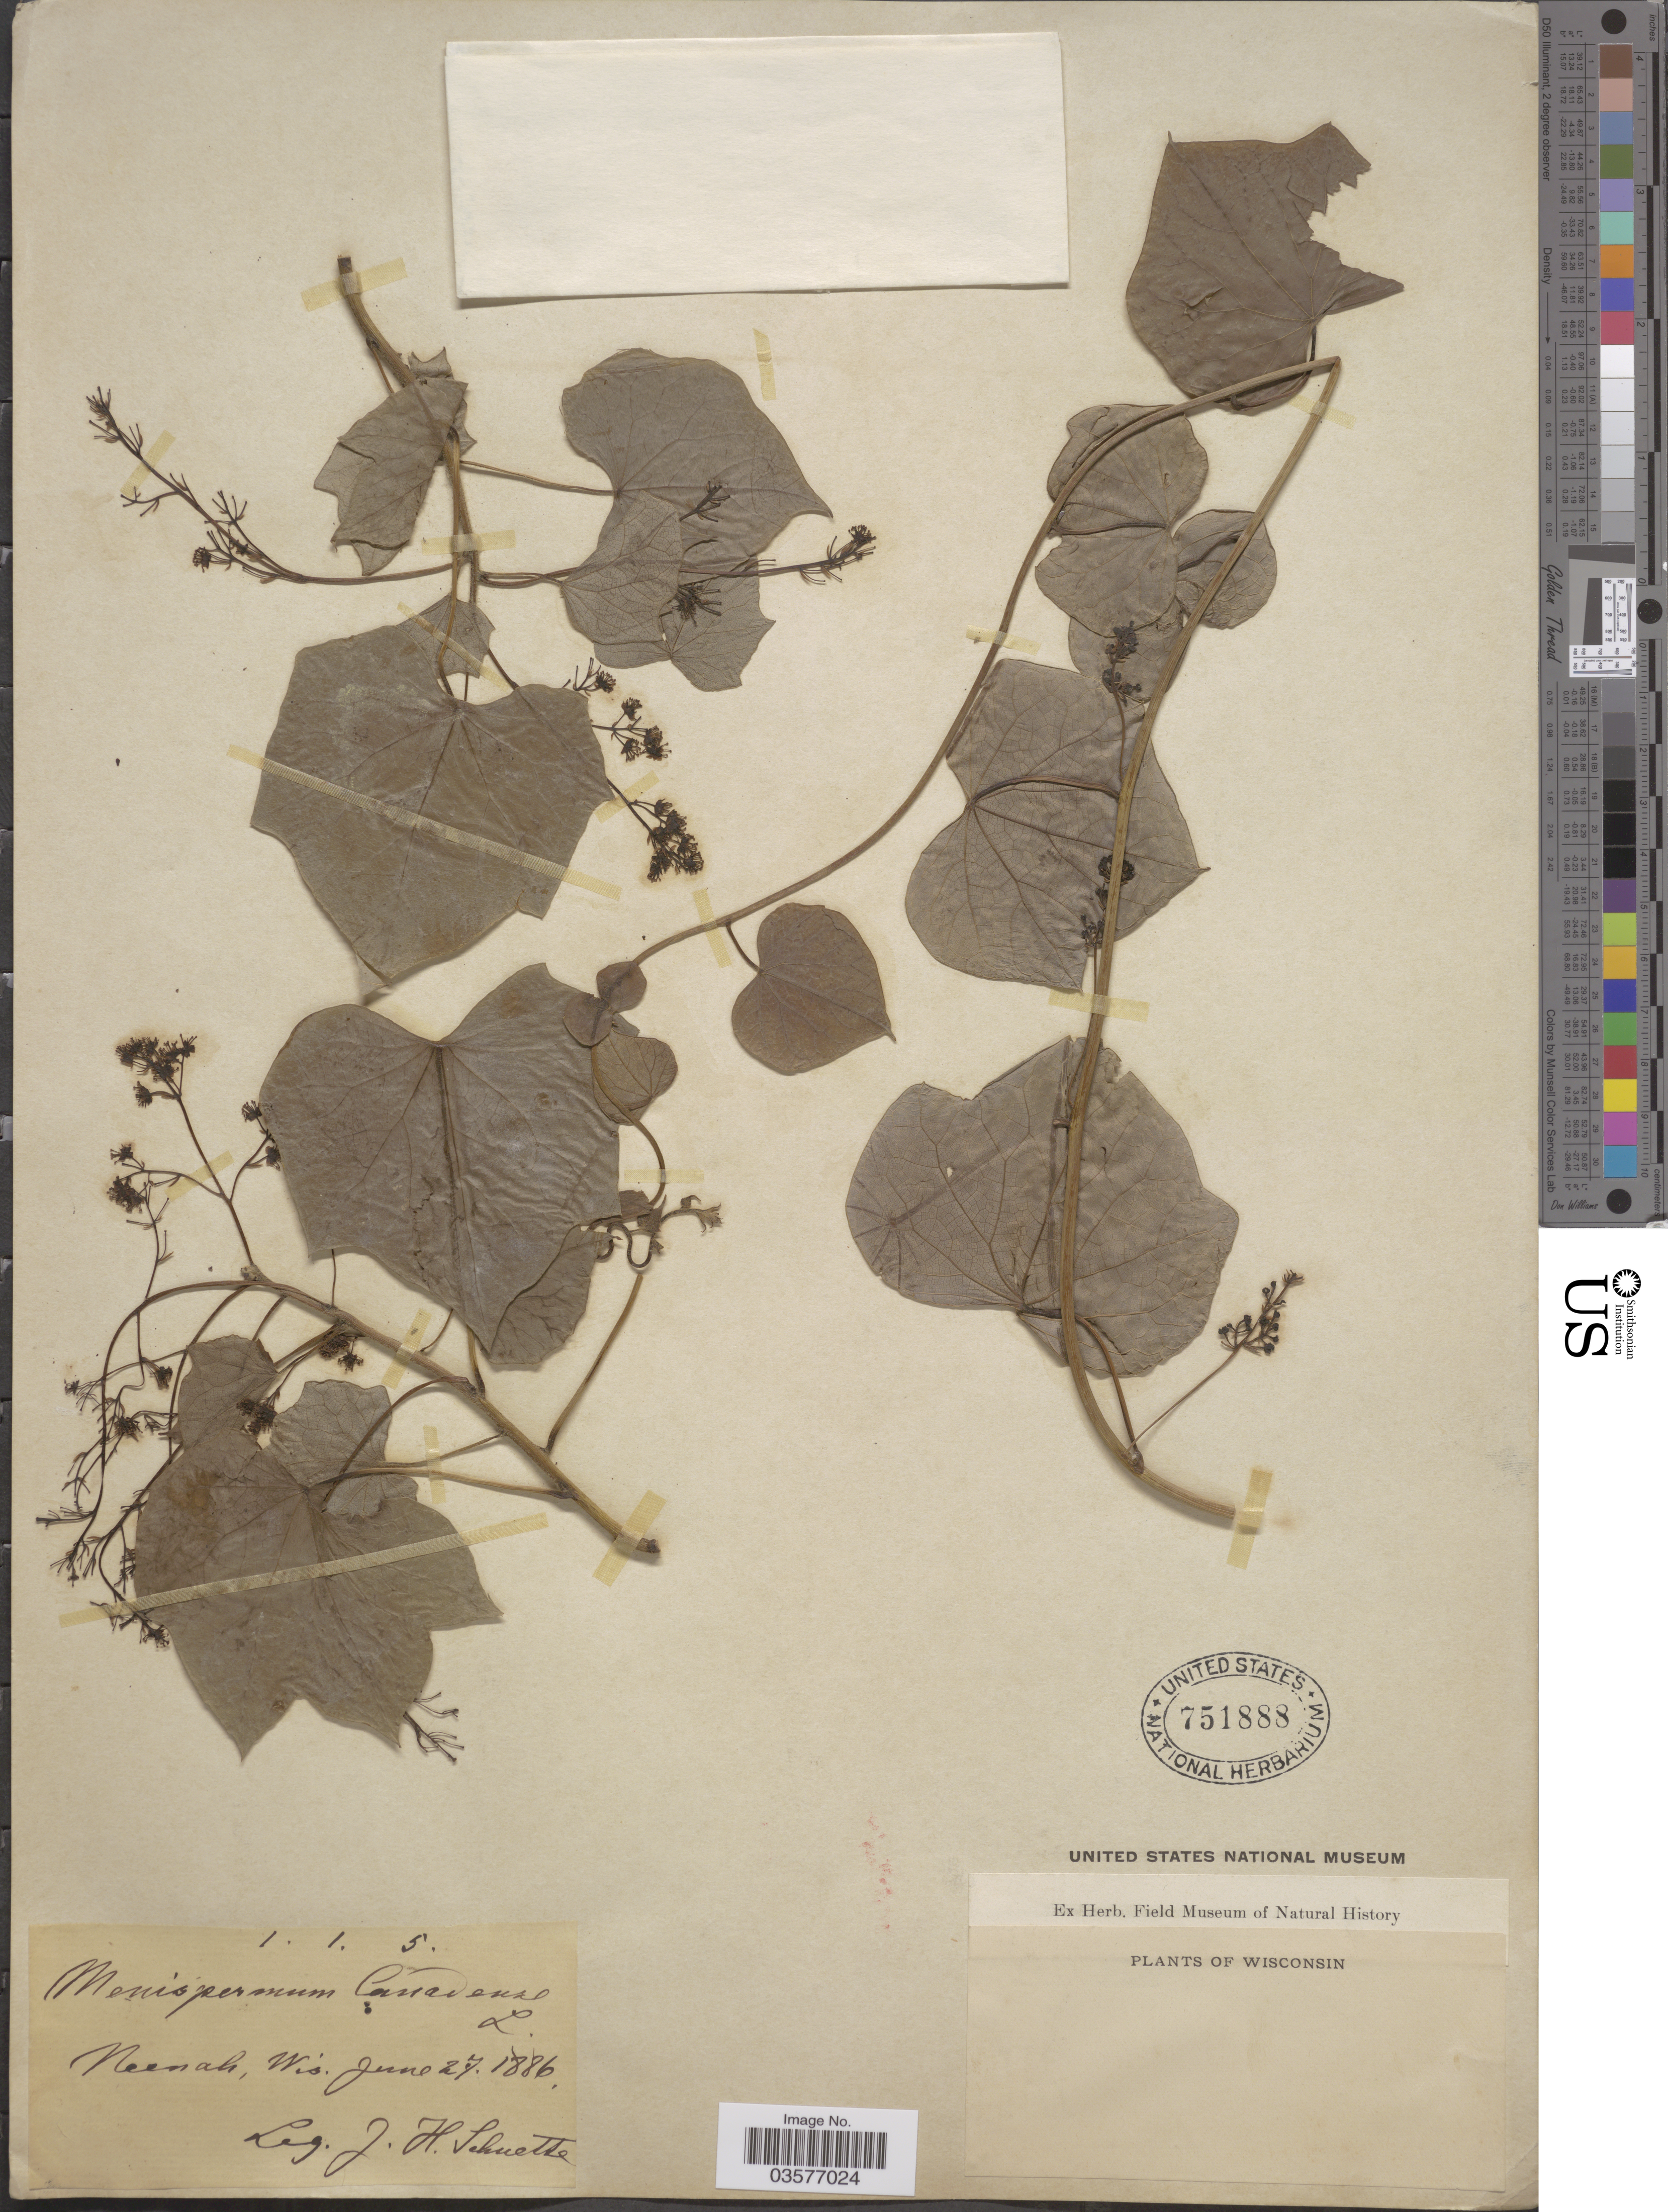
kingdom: Plantae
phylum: Tracheophyta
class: Magnoliopsida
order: Ranunculales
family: Menispermaceae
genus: Menispermum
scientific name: Menispermum canadense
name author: L.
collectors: J. H. Schuette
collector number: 115?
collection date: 1886-06-27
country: United States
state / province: Wisconsin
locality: Neenah.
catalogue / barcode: US 751888